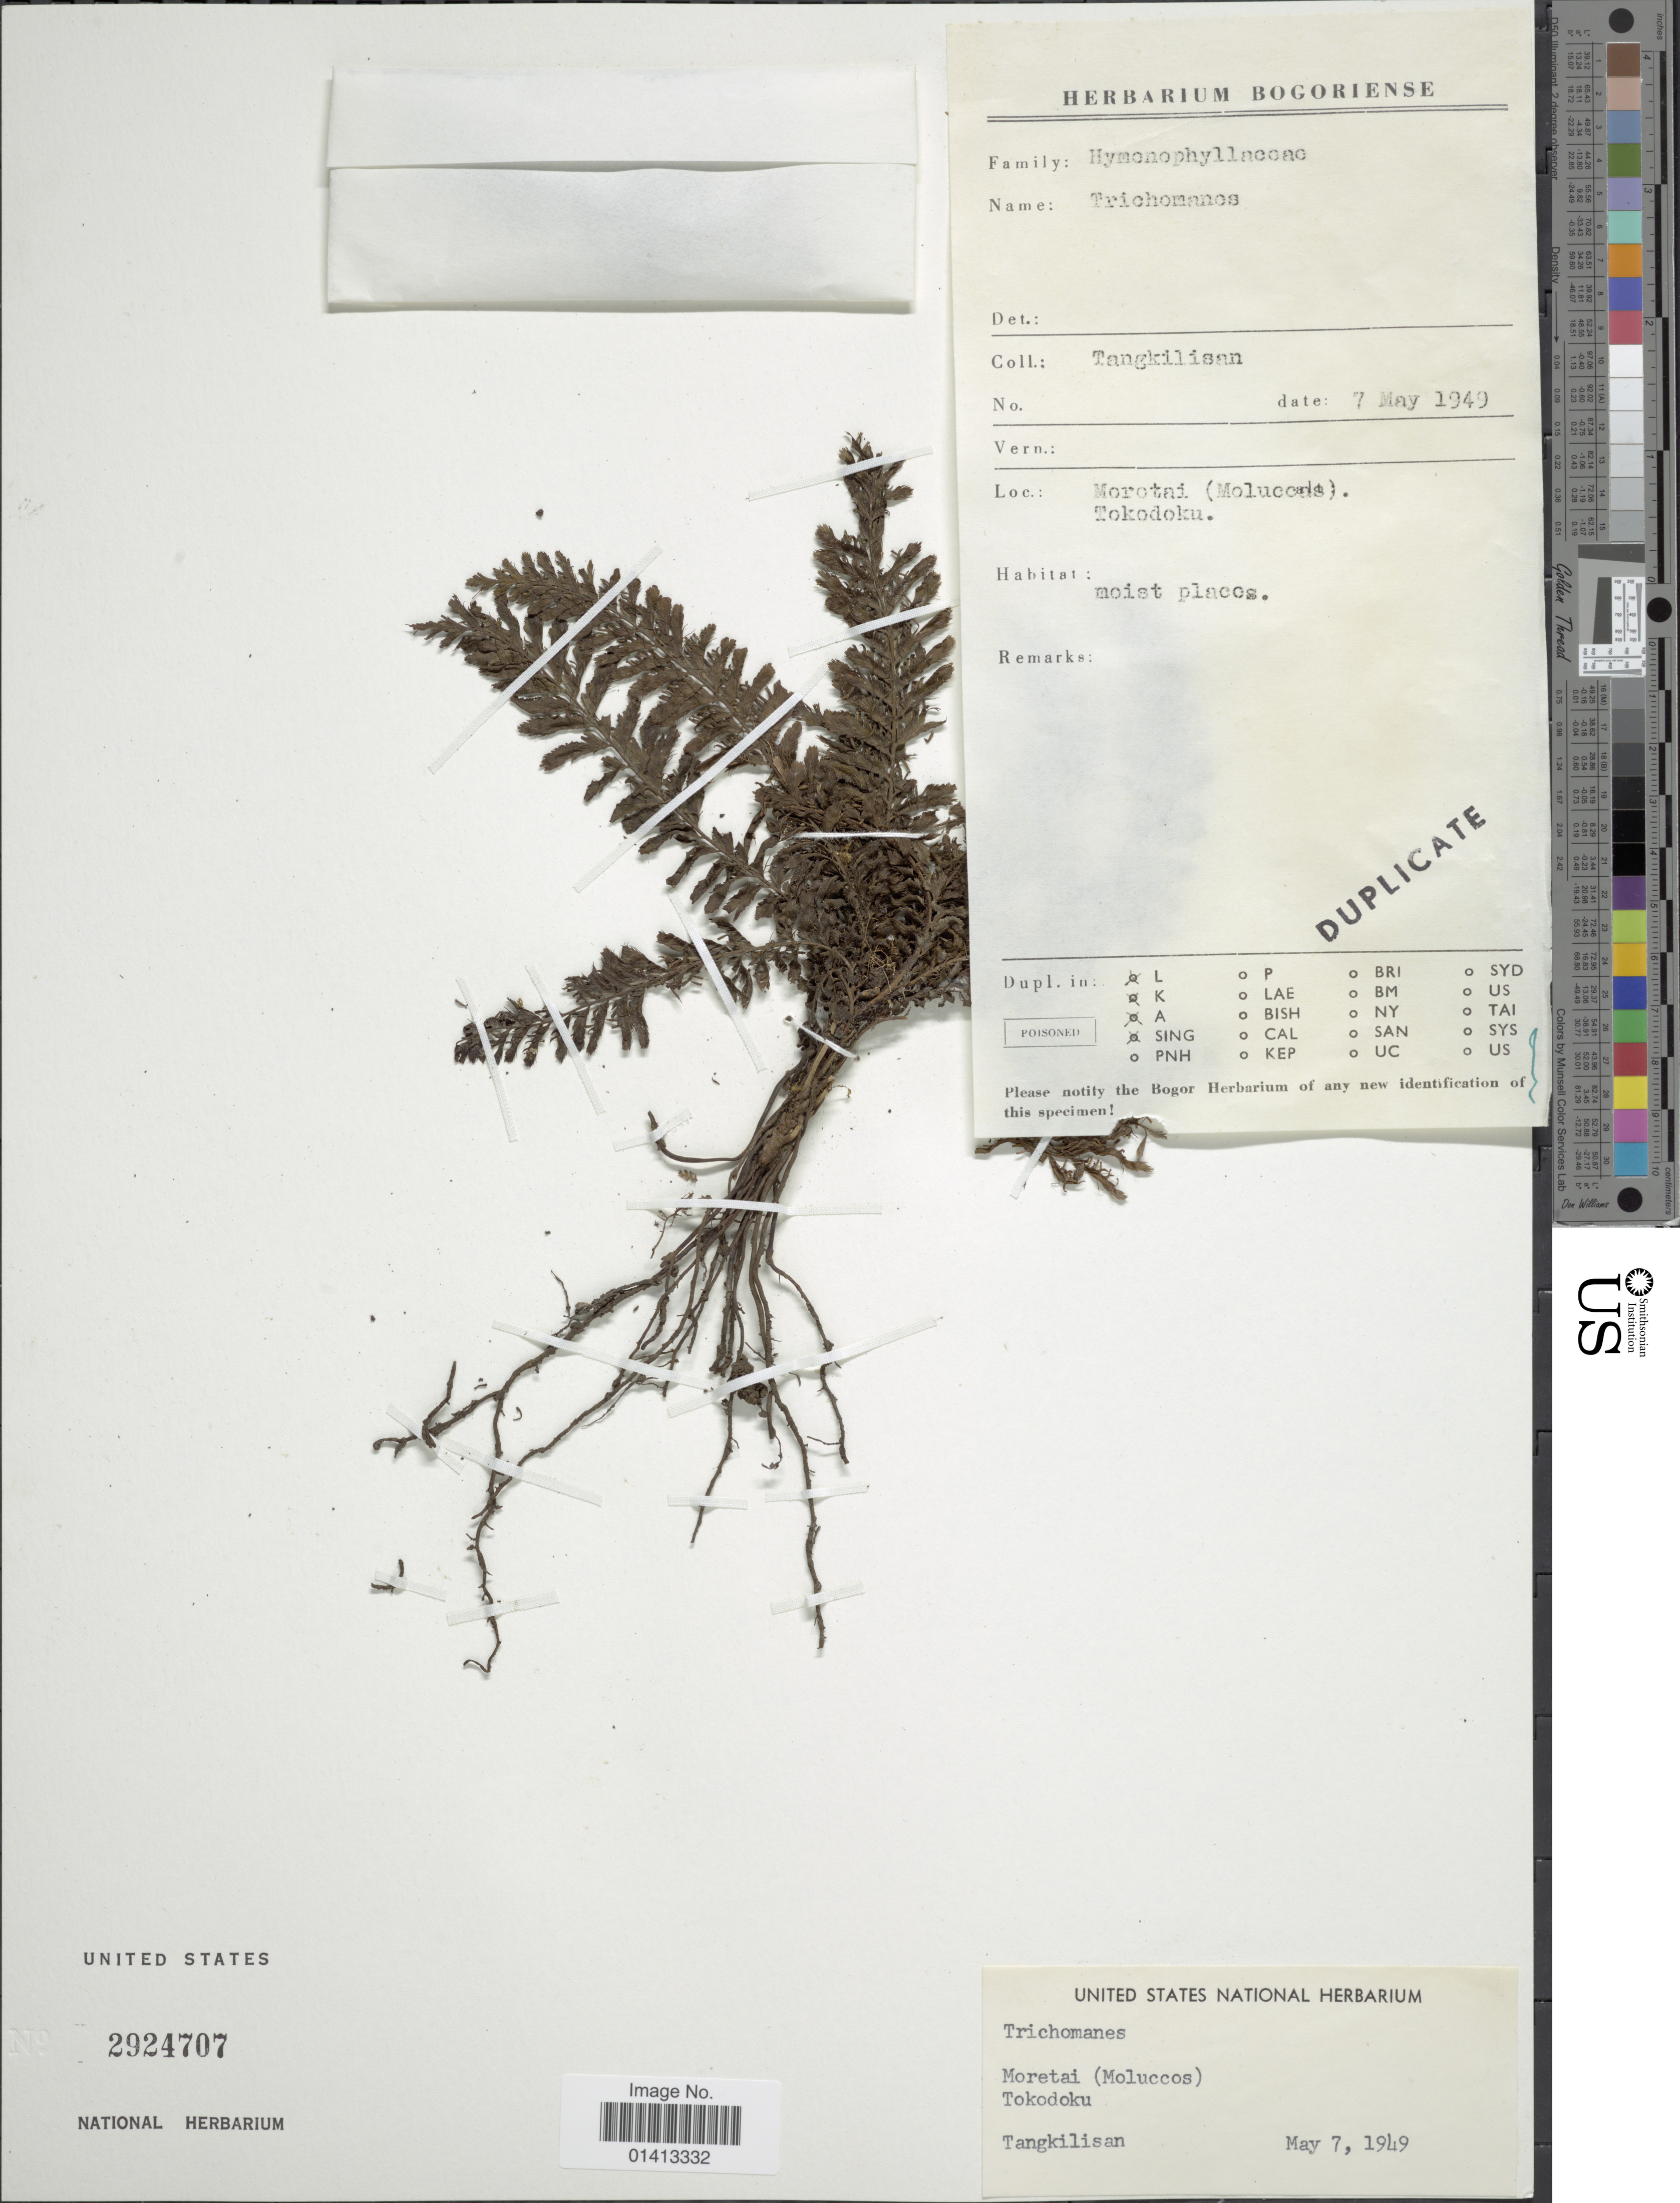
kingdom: Plantae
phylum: Tracheophyta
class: Polypodiopsida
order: Hymenophyllales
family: Hymenophyllaceae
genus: Crepidomanes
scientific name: Crepidomanes sp.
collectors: Tangkilisan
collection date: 1949-05-07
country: Indonesia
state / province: Maluku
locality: Morotai (Moluccas) Tokodoku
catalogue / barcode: US 2924707